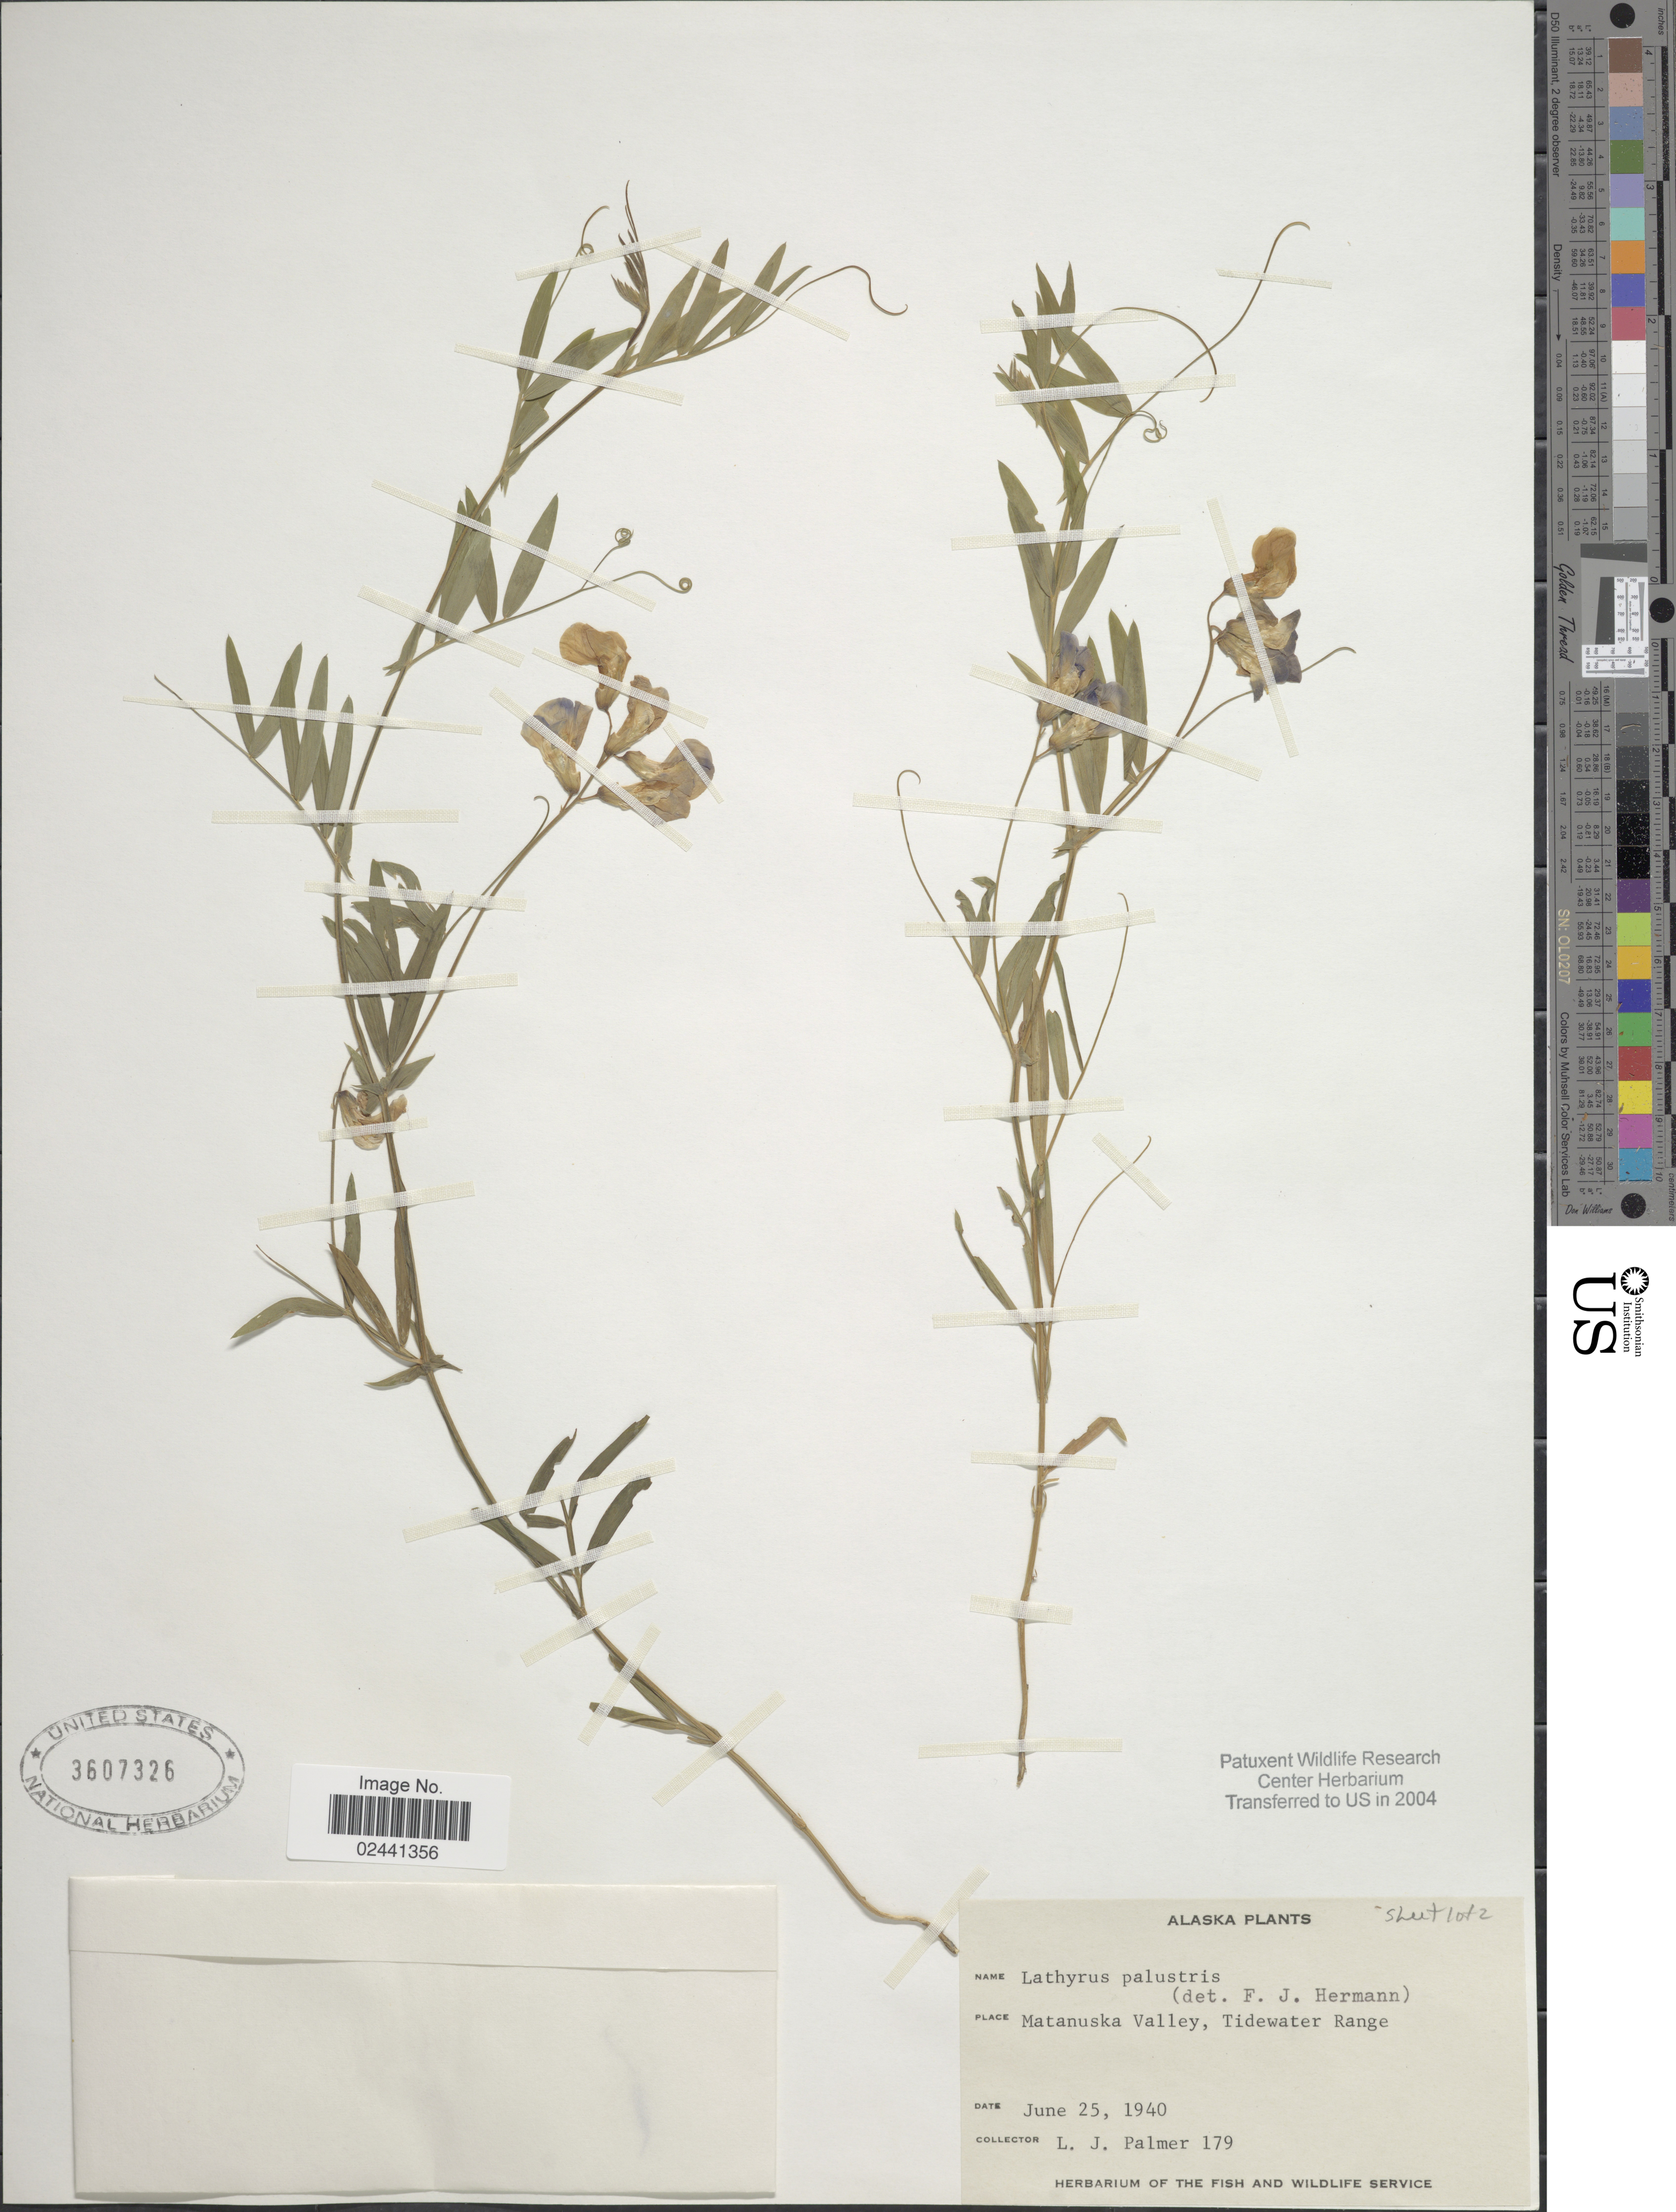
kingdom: Plantae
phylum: Tracheophyta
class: Magnoliopsida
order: Fabales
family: Fabaceae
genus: Lathyrus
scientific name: Lathyrus palustris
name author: L.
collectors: L. J. Palmer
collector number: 179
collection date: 1940-06-25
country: United States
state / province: Alaska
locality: Matanuska Valley, Tidewater Range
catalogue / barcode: US 3607326